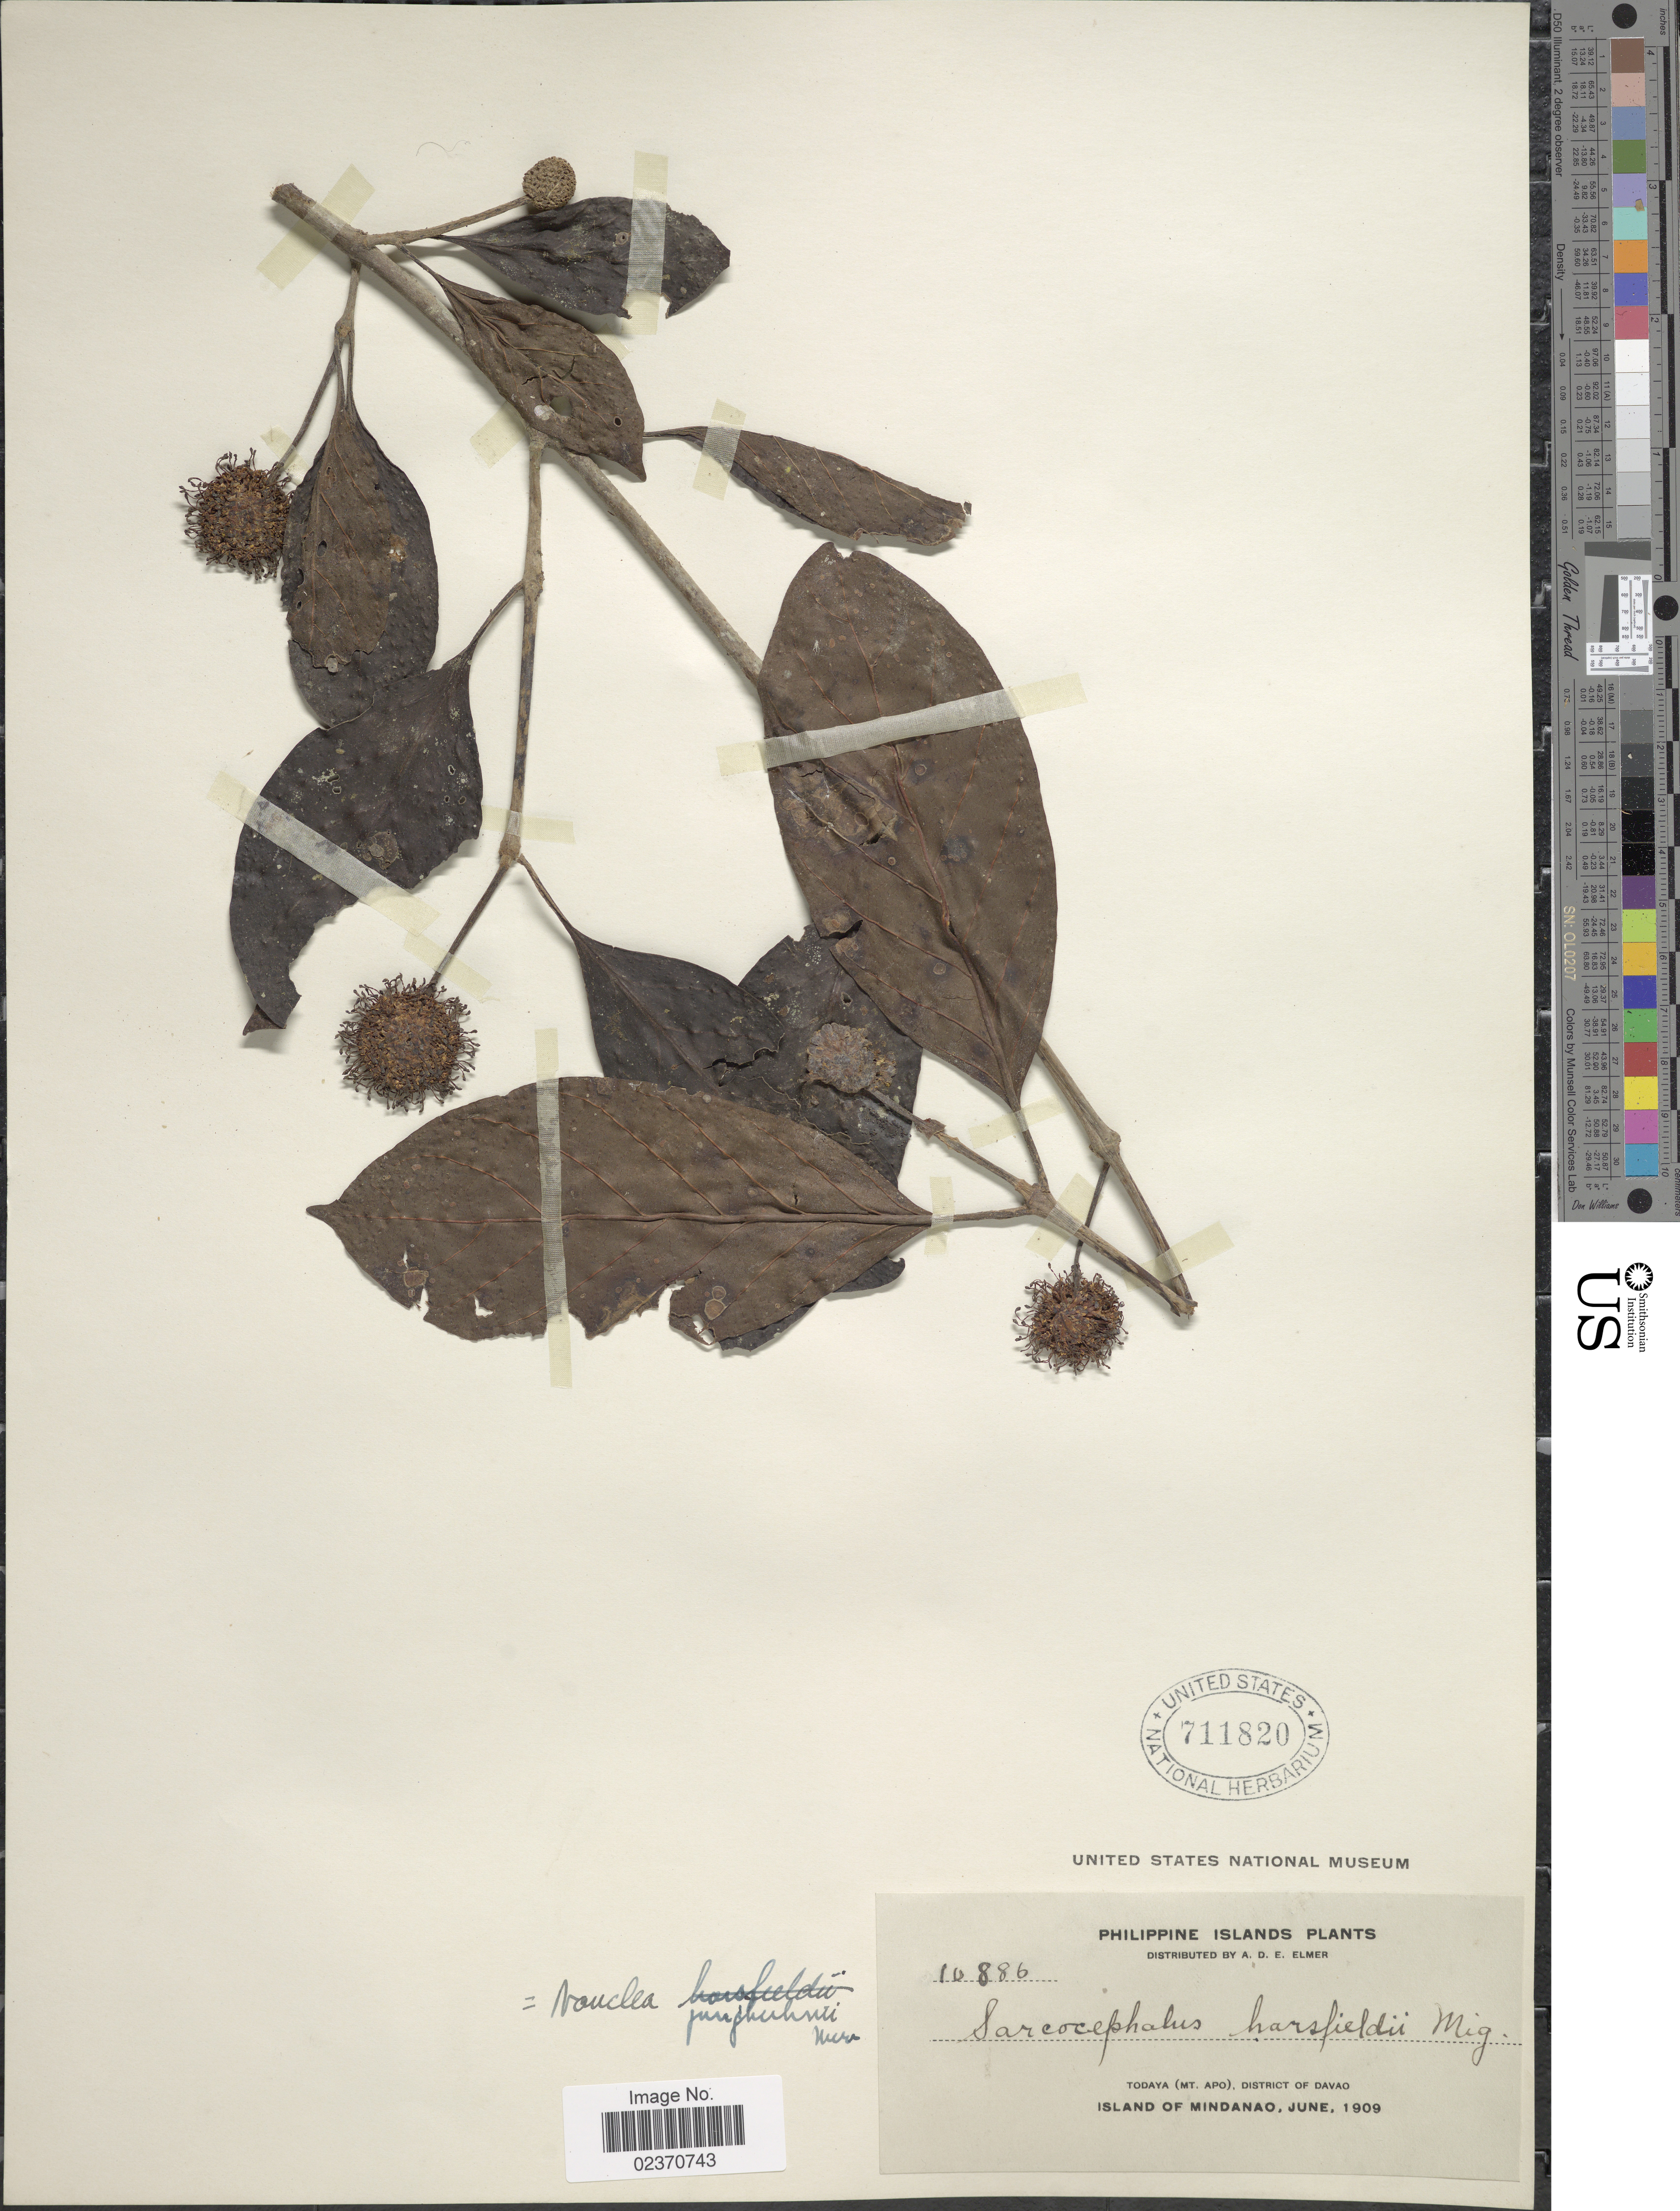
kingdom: Plantae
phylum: Tracheophyta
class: Magnoliopsida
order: Gentianales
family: Rubiaceae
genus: Nauclea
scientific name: Nauclea junghuhnii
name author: (Miq.) Merr.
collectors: A. D. E. Elmer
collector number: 10886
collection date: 1909-06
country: Philippines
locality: Todaya (Mt. Apo) District of Davao, Island of Mindanao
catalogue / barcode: US 711820